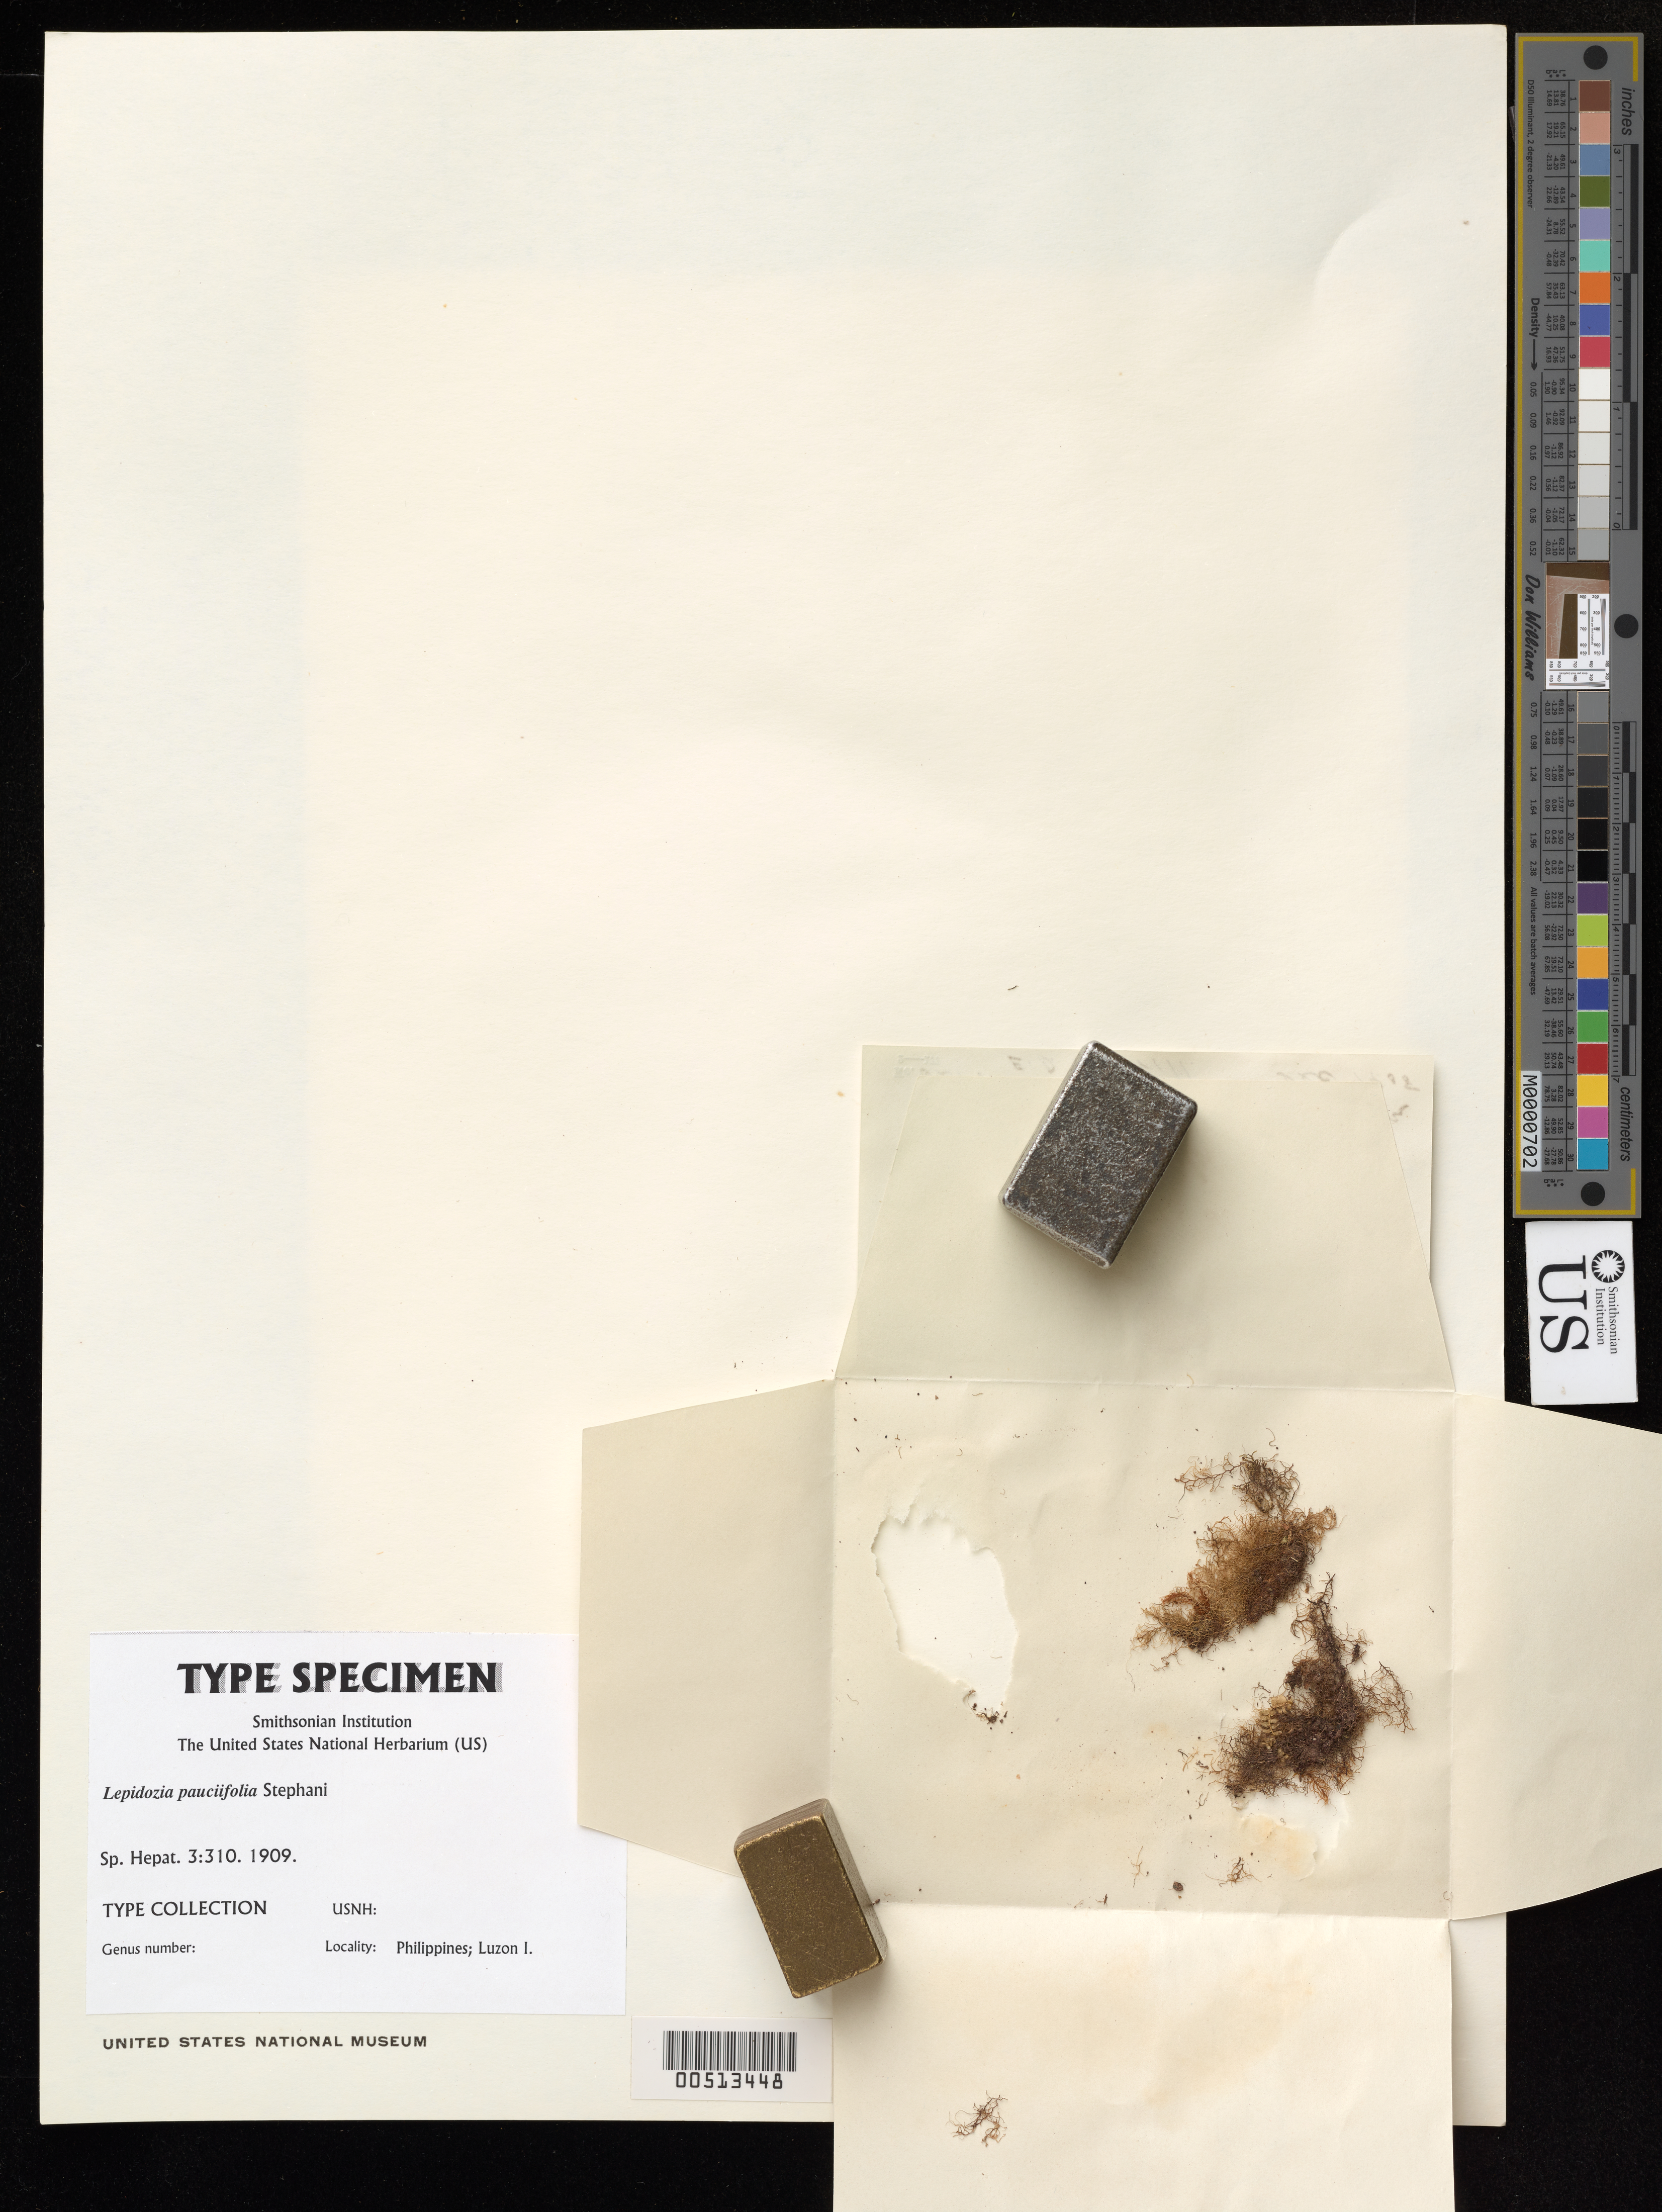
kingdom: Plantae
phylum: Marchantiophyta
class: Jungermanniopsida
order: Jungermanniales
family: Lepidoziaceae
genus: Lepidozia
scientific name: Lepidozia pauciifolia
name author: Steph.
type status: Type Collection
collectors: E. D. Merrill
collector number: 6278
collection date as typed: Dec 1908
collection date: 1908-12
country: Philippines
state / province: Central Luzon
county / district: Bataan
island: Luzon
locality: Mt. Mariveles.